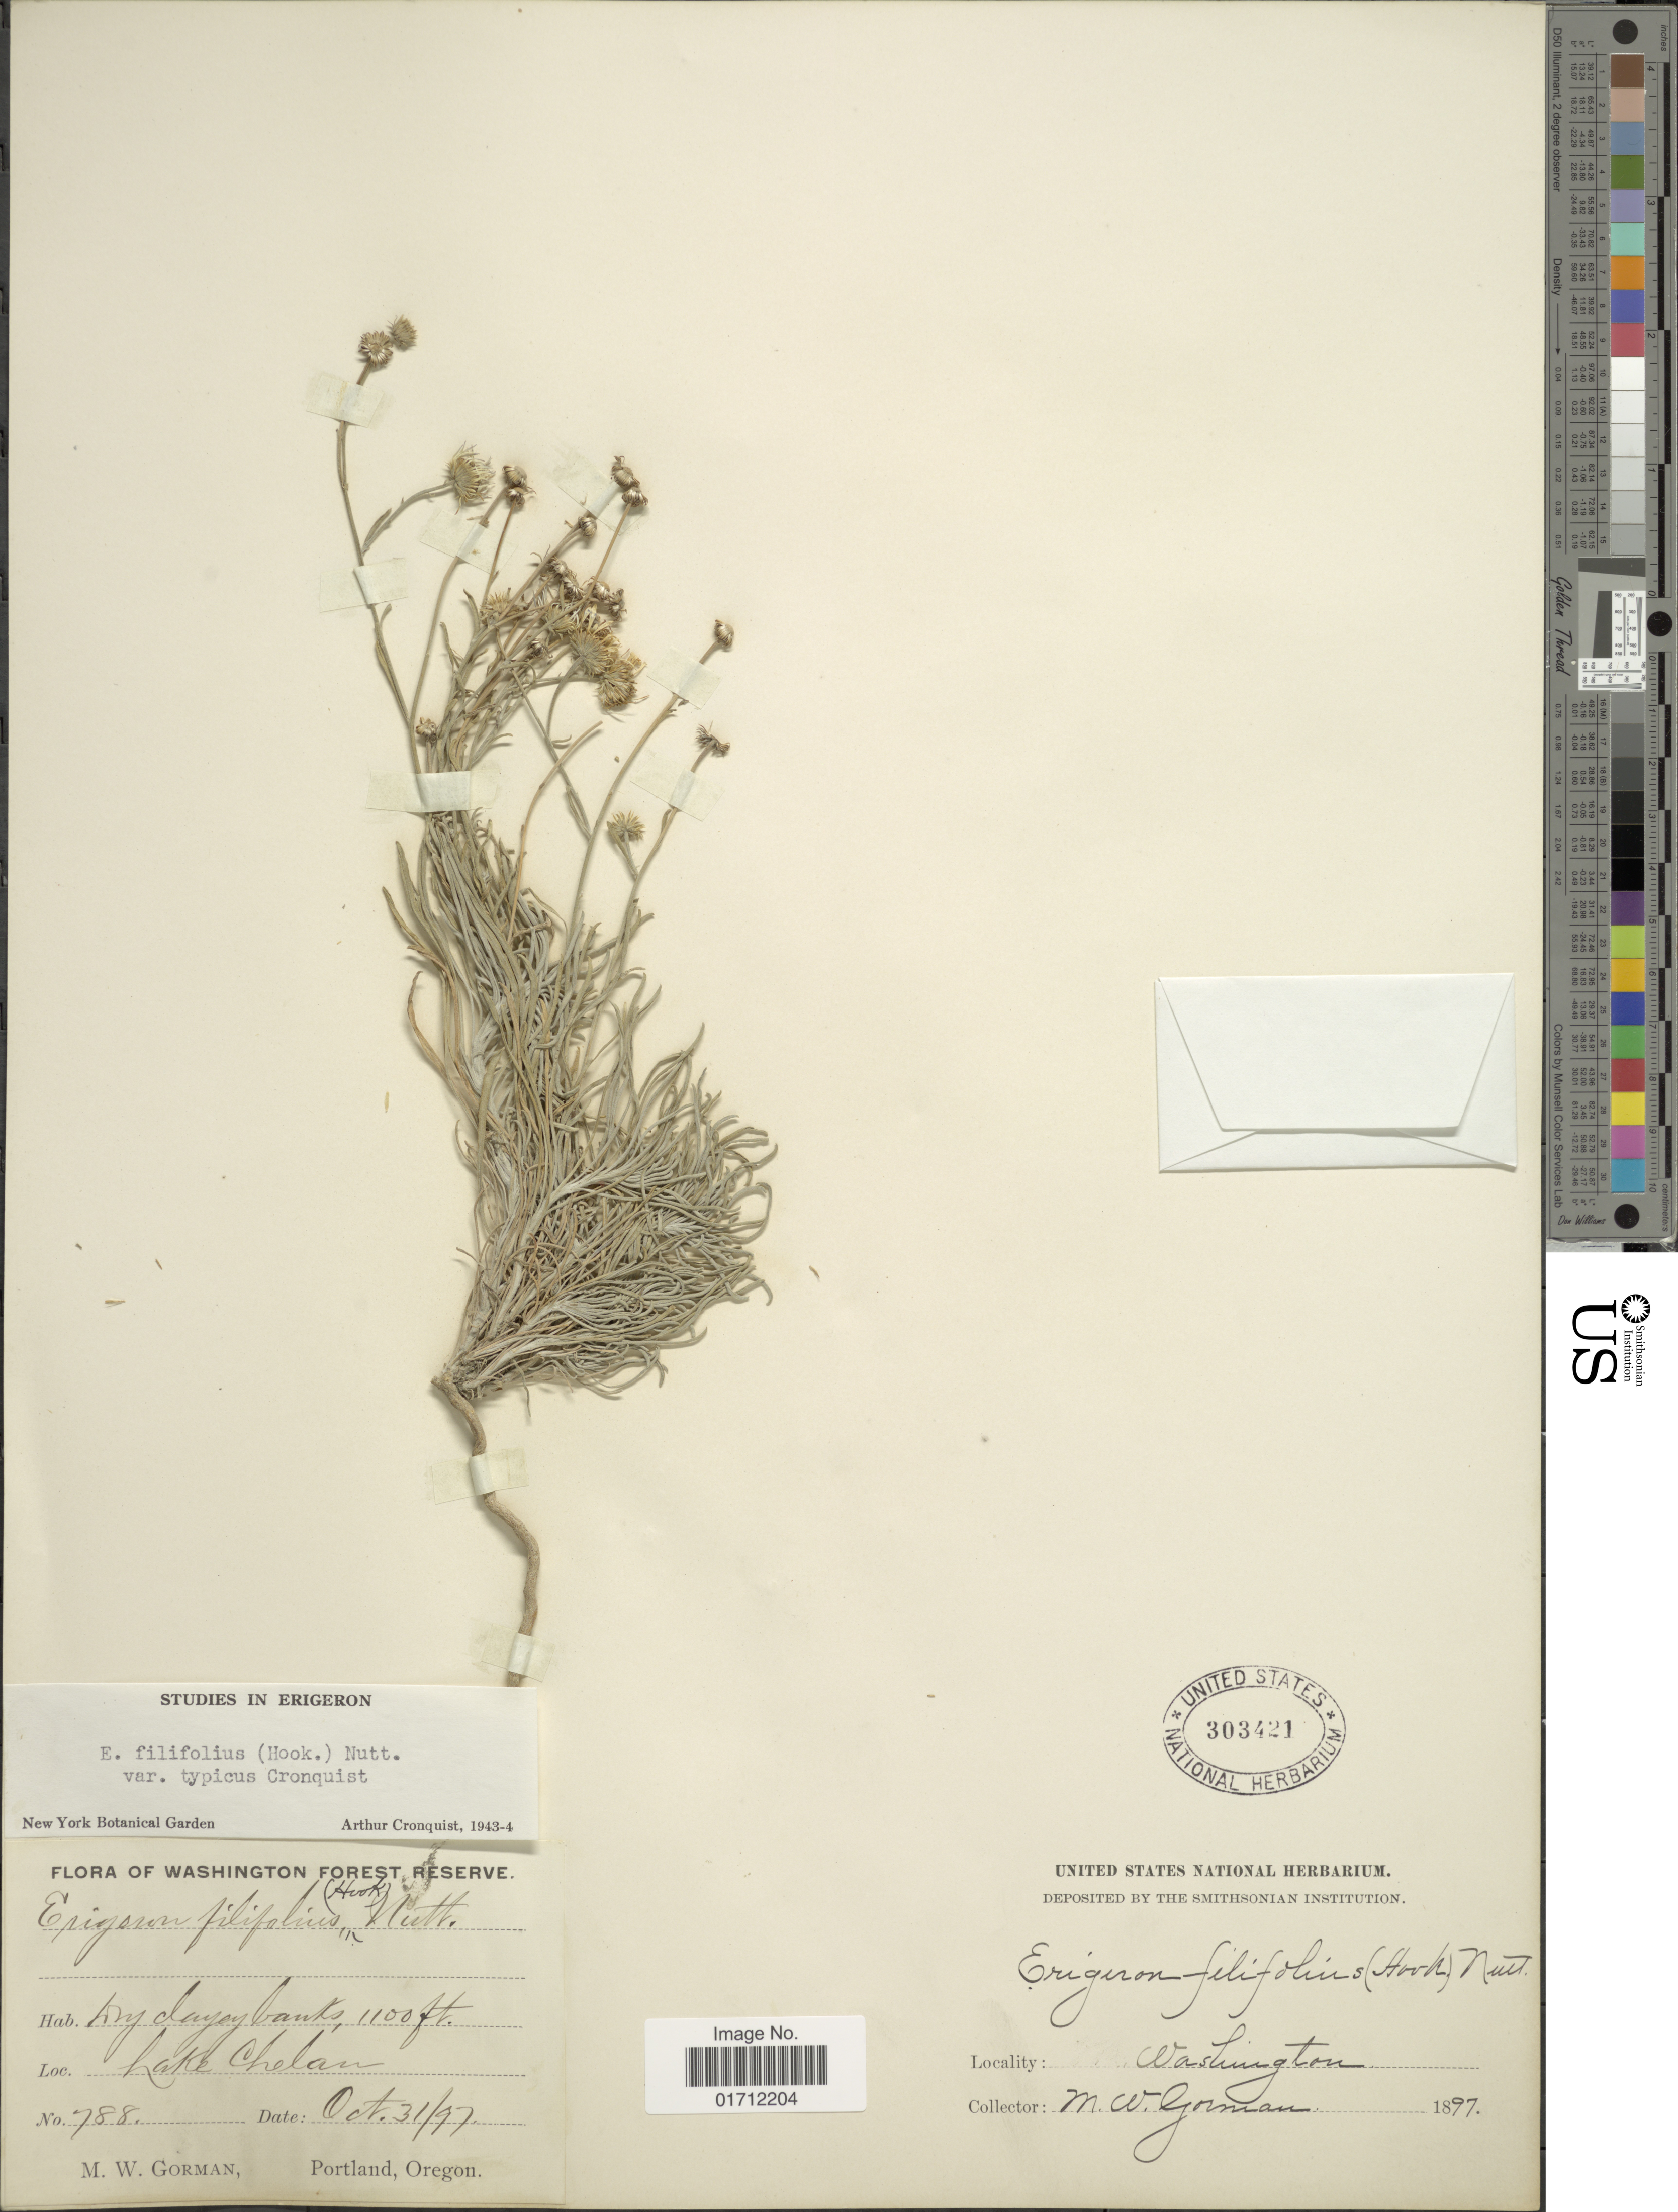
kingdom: Plantae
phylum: Tracheophyta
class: Magnoliopsida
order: Asterales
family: Asteraceae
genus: Erigeron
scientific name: Erigeron filifolius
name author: (Hook.) Nutt.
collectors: M. W. Gorman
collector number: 788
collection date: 1897-10-31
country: United States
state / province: Washington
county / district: Chelan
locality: Lake Chelan.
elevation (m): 335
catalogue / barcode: US 303421